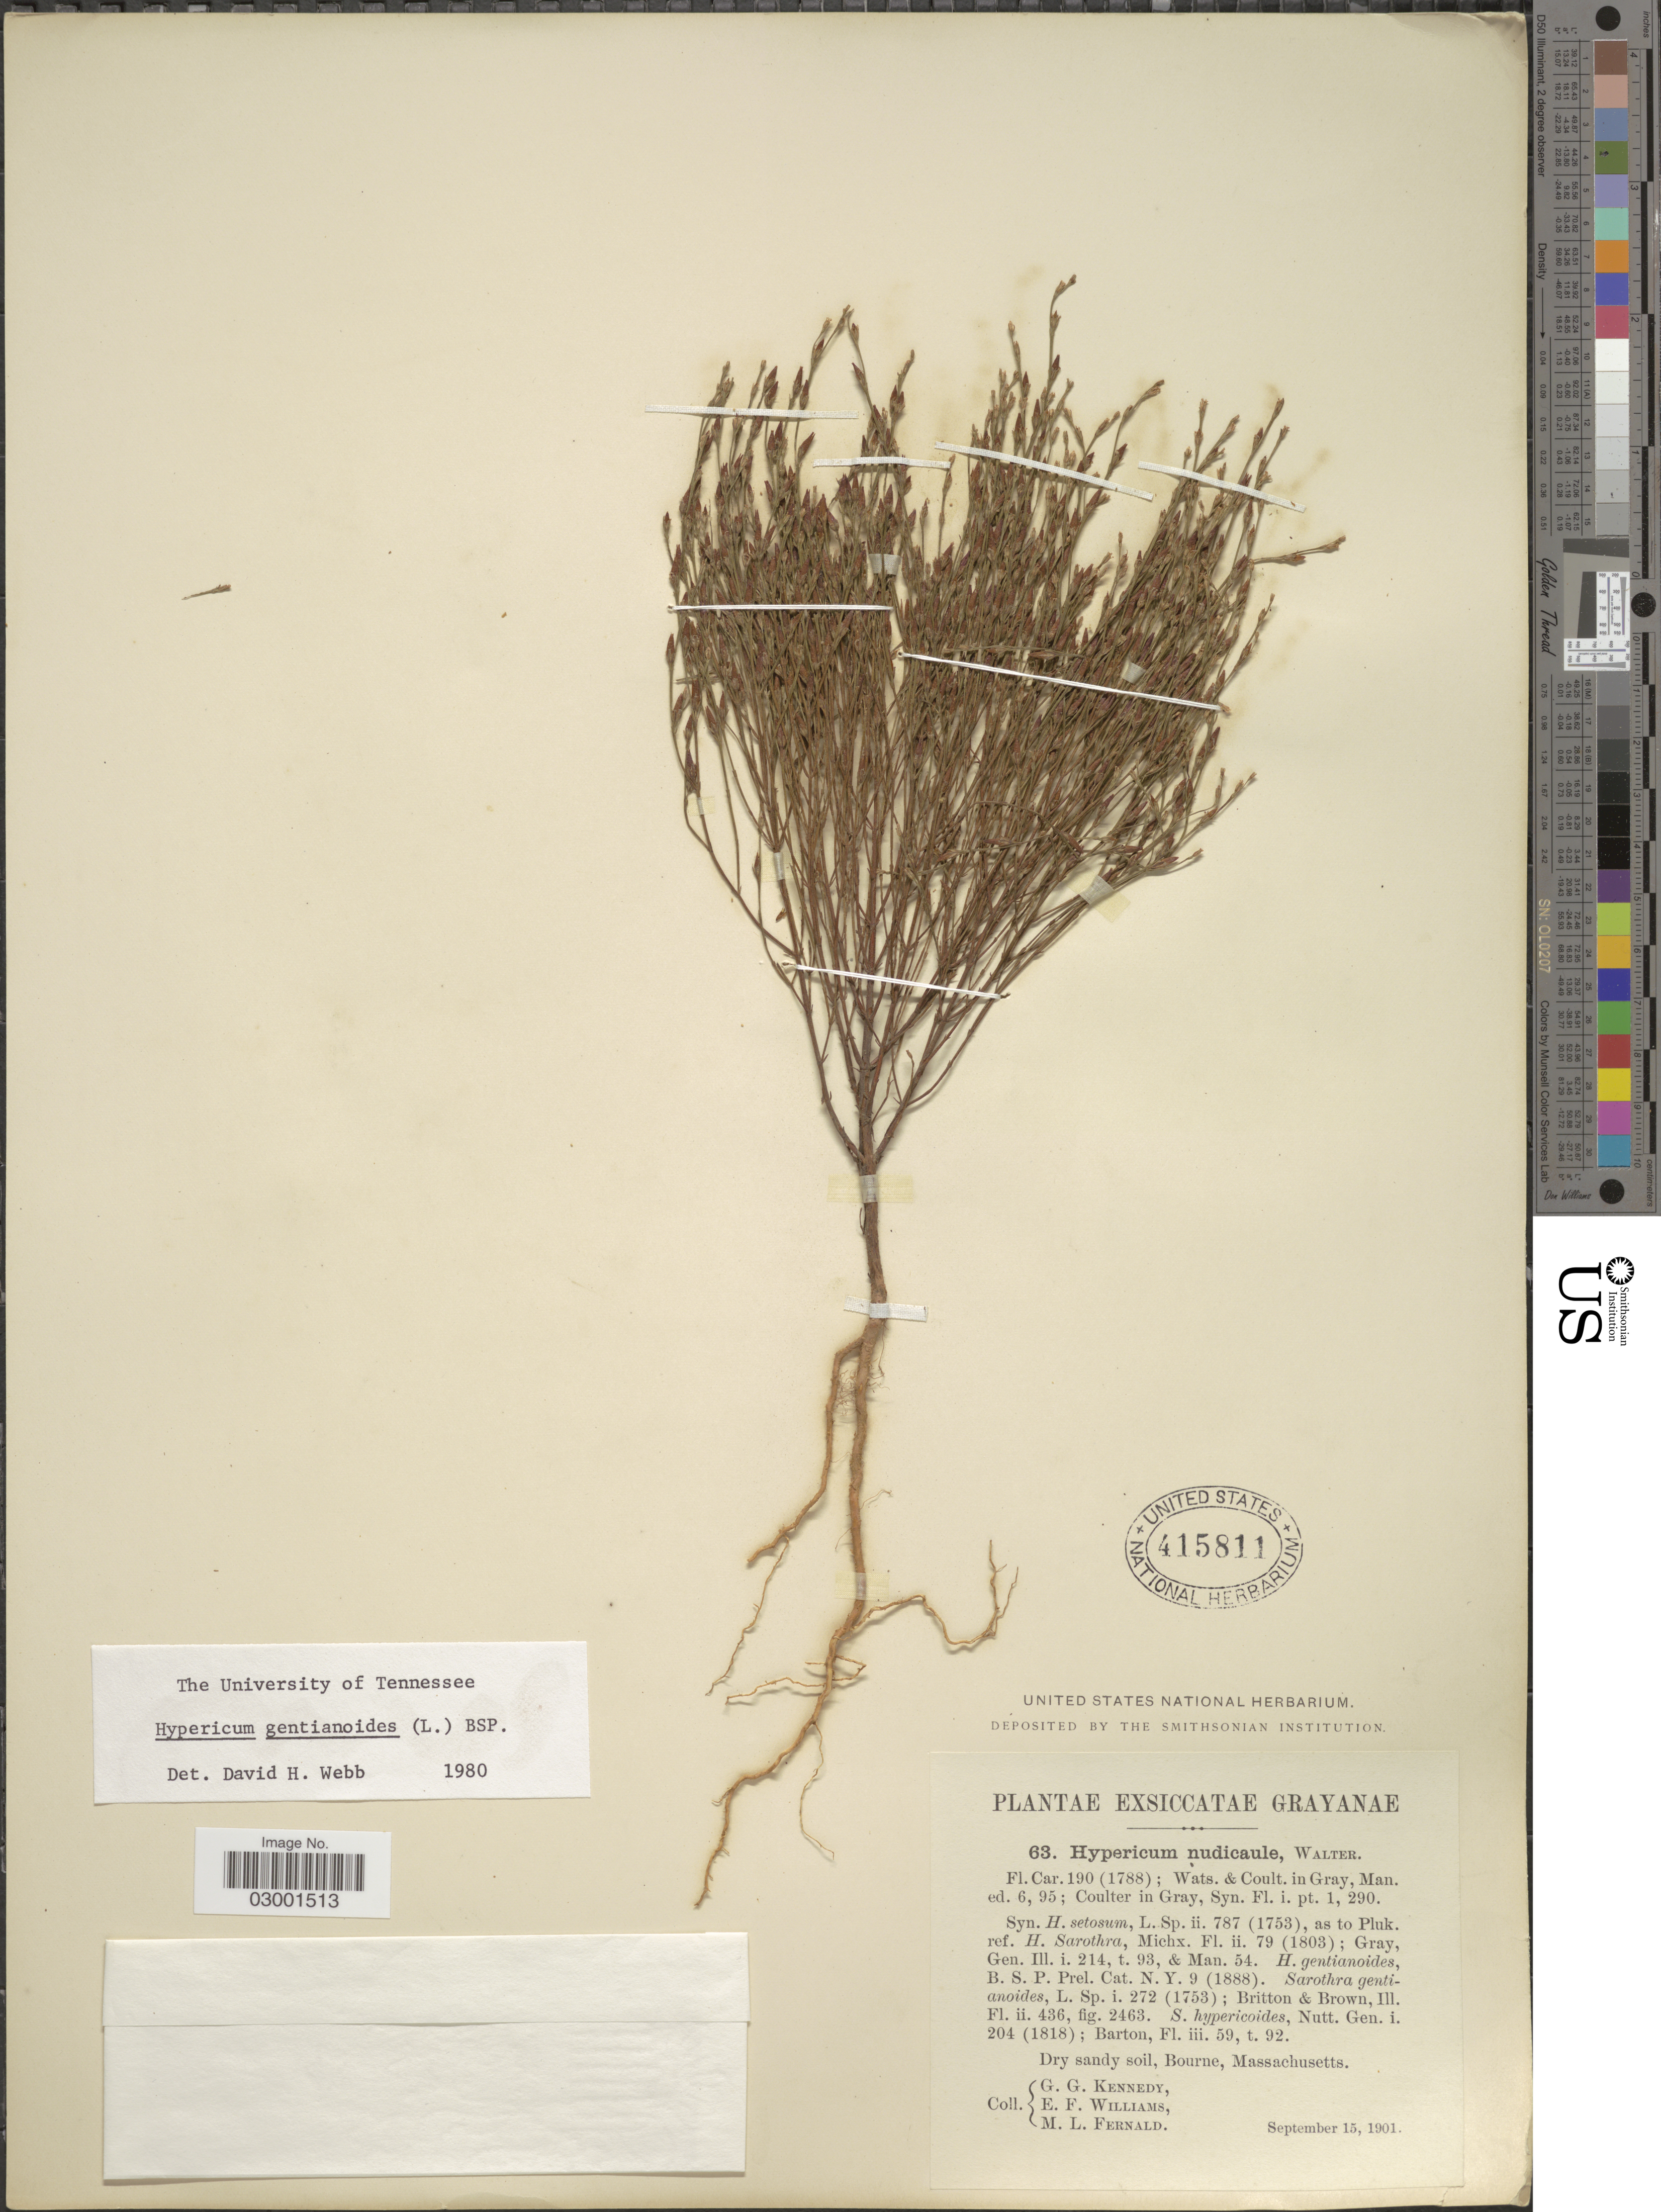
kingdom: Plantae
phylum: Tracheophyta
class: Magnoliopsida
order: Malpighiales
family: Hypericaceae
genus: Hypericum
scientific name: Hypericum gentianoides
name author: (L.) Britton, Stearns & Poggenb.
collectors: G. Kennedy, E. Williams & M. L. Fernald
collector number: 63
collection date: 1901-09-15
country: United States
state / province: Massachusetts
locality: Bourne. Grayanae.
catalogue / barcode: US 415811